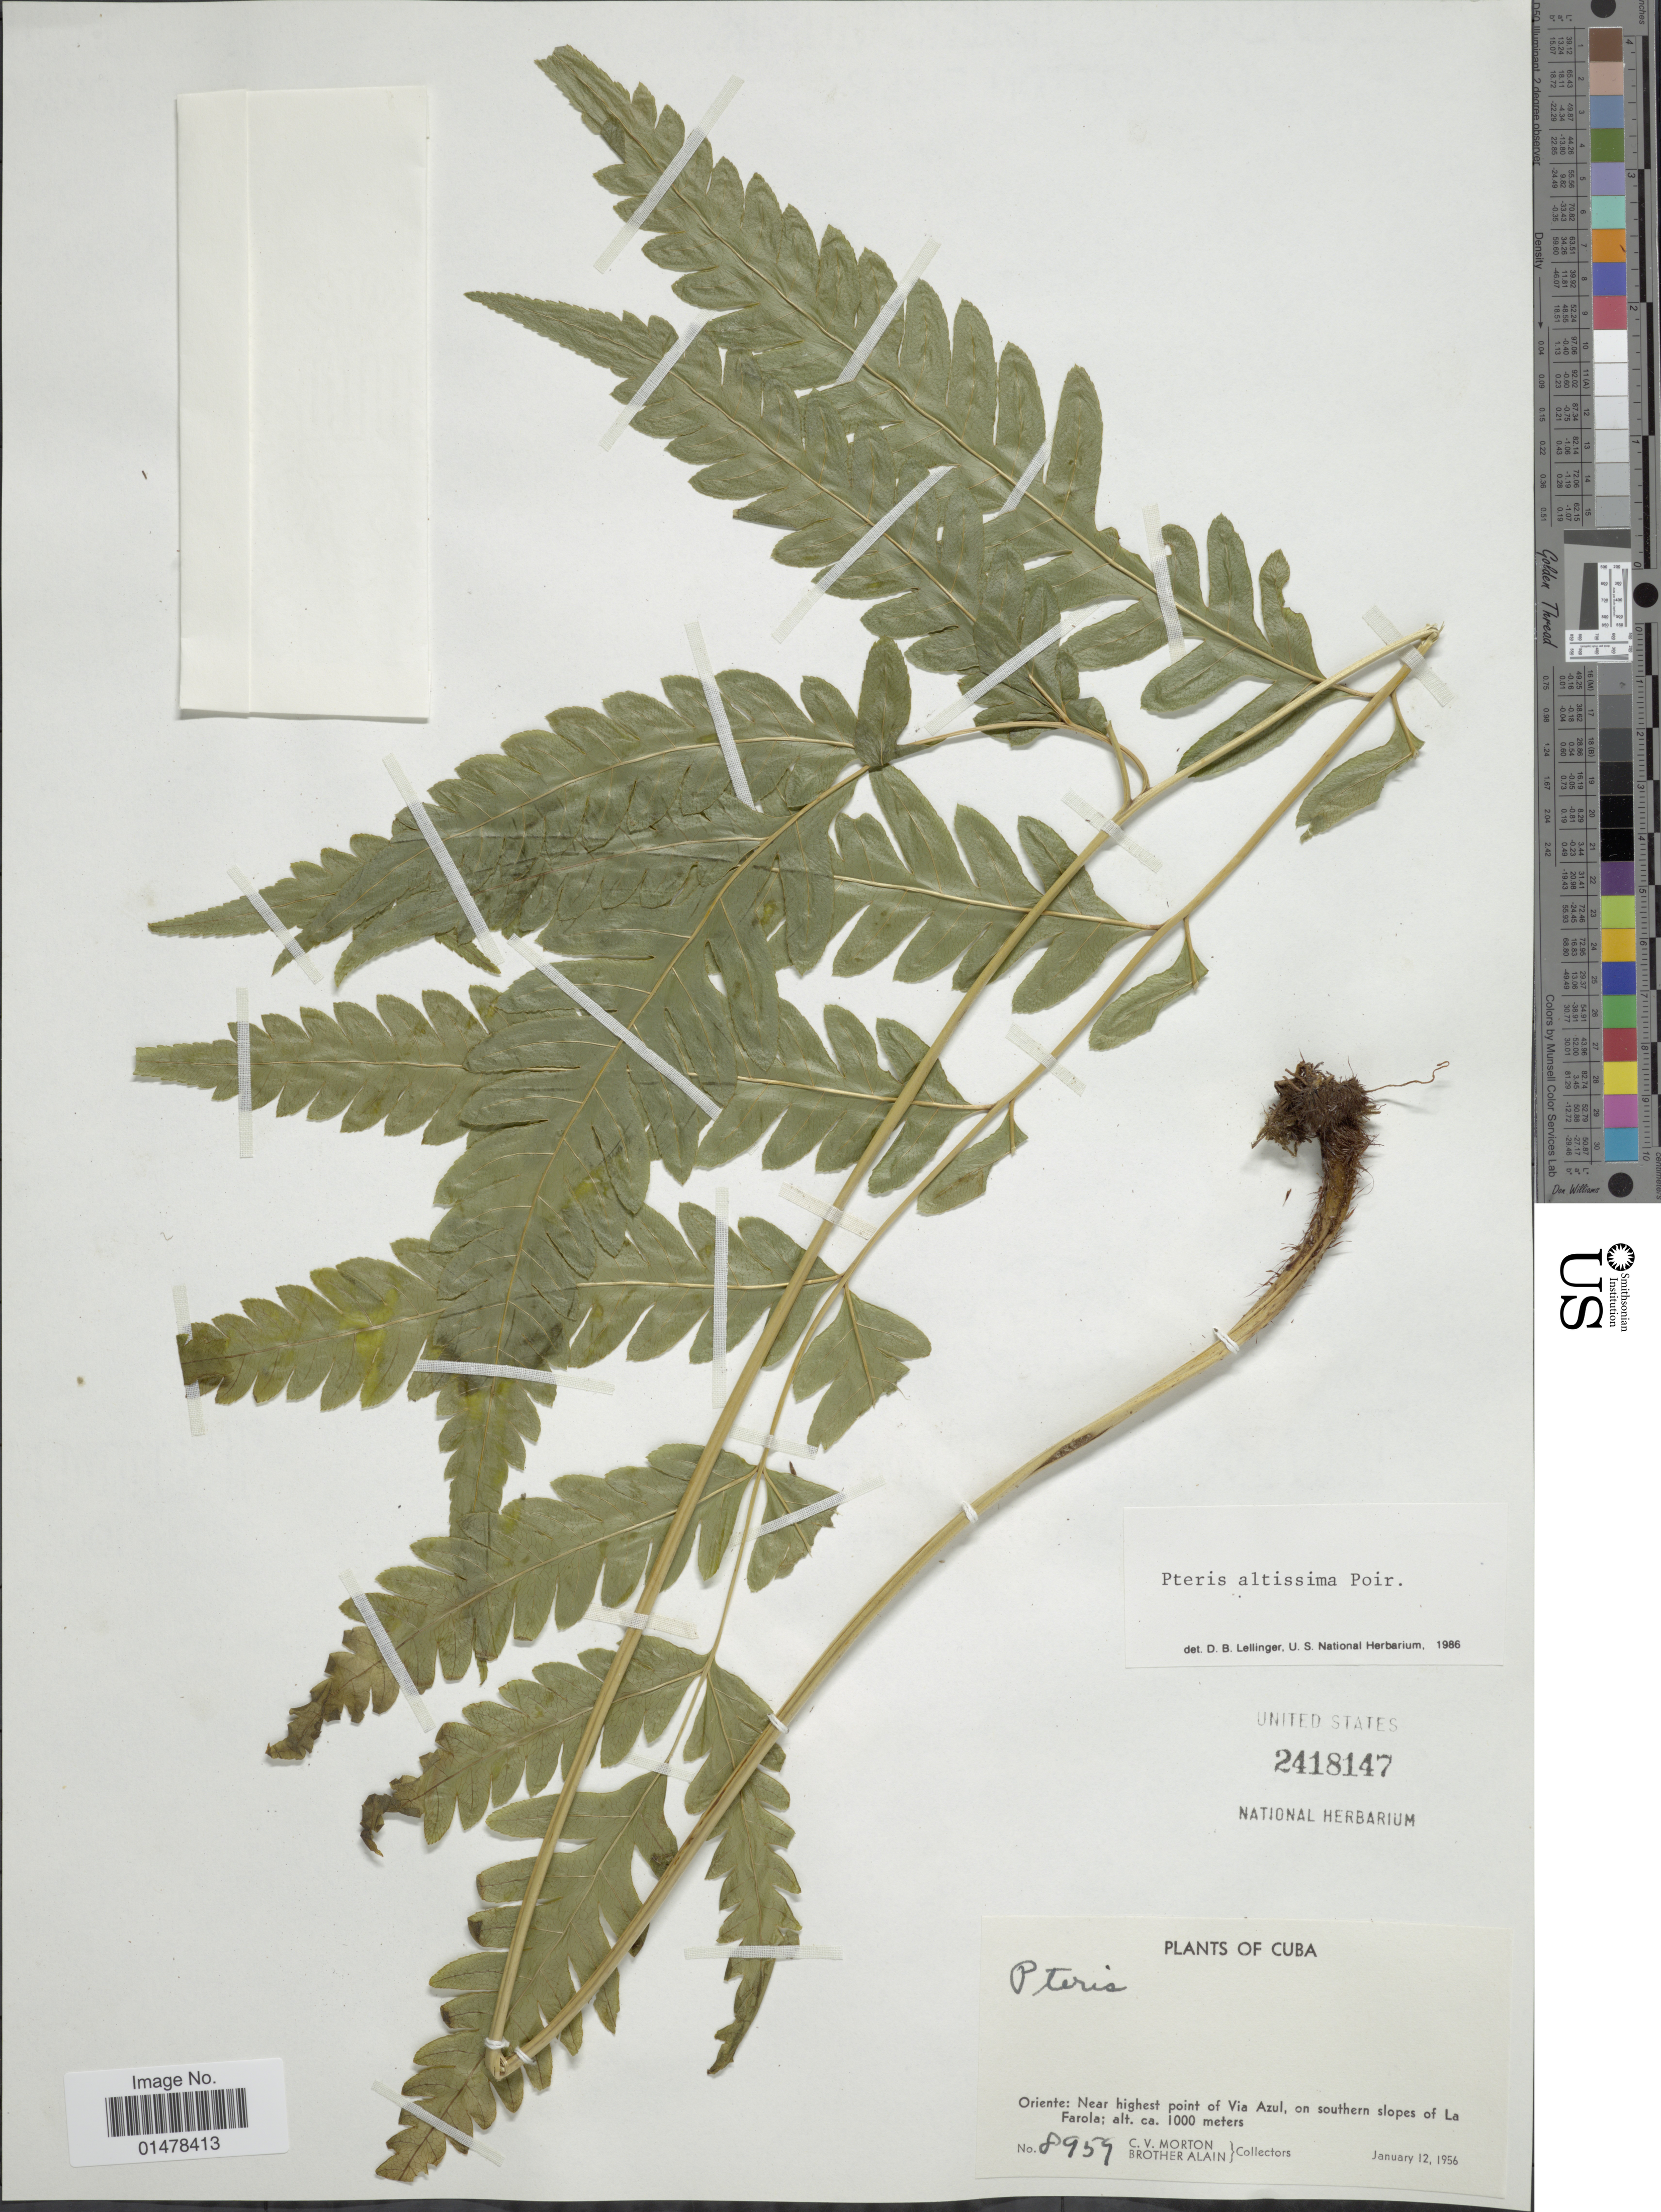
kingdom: Plantae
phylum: Tracheophyta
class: Polypodiopsida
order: Polypodiales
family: Pteridaceae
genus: Pteris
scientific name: Pteris altissima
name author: Poir.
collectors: C. V. Morton & Bro. Alain - DO NOT USE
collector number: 8959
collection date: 1956-01-12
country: Cuba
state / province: Oriente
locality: PLants of Cuba, Oriente: near highest point of Via Azul, on southern slopes of La Farola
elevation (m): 1000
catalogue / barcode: US 2418147